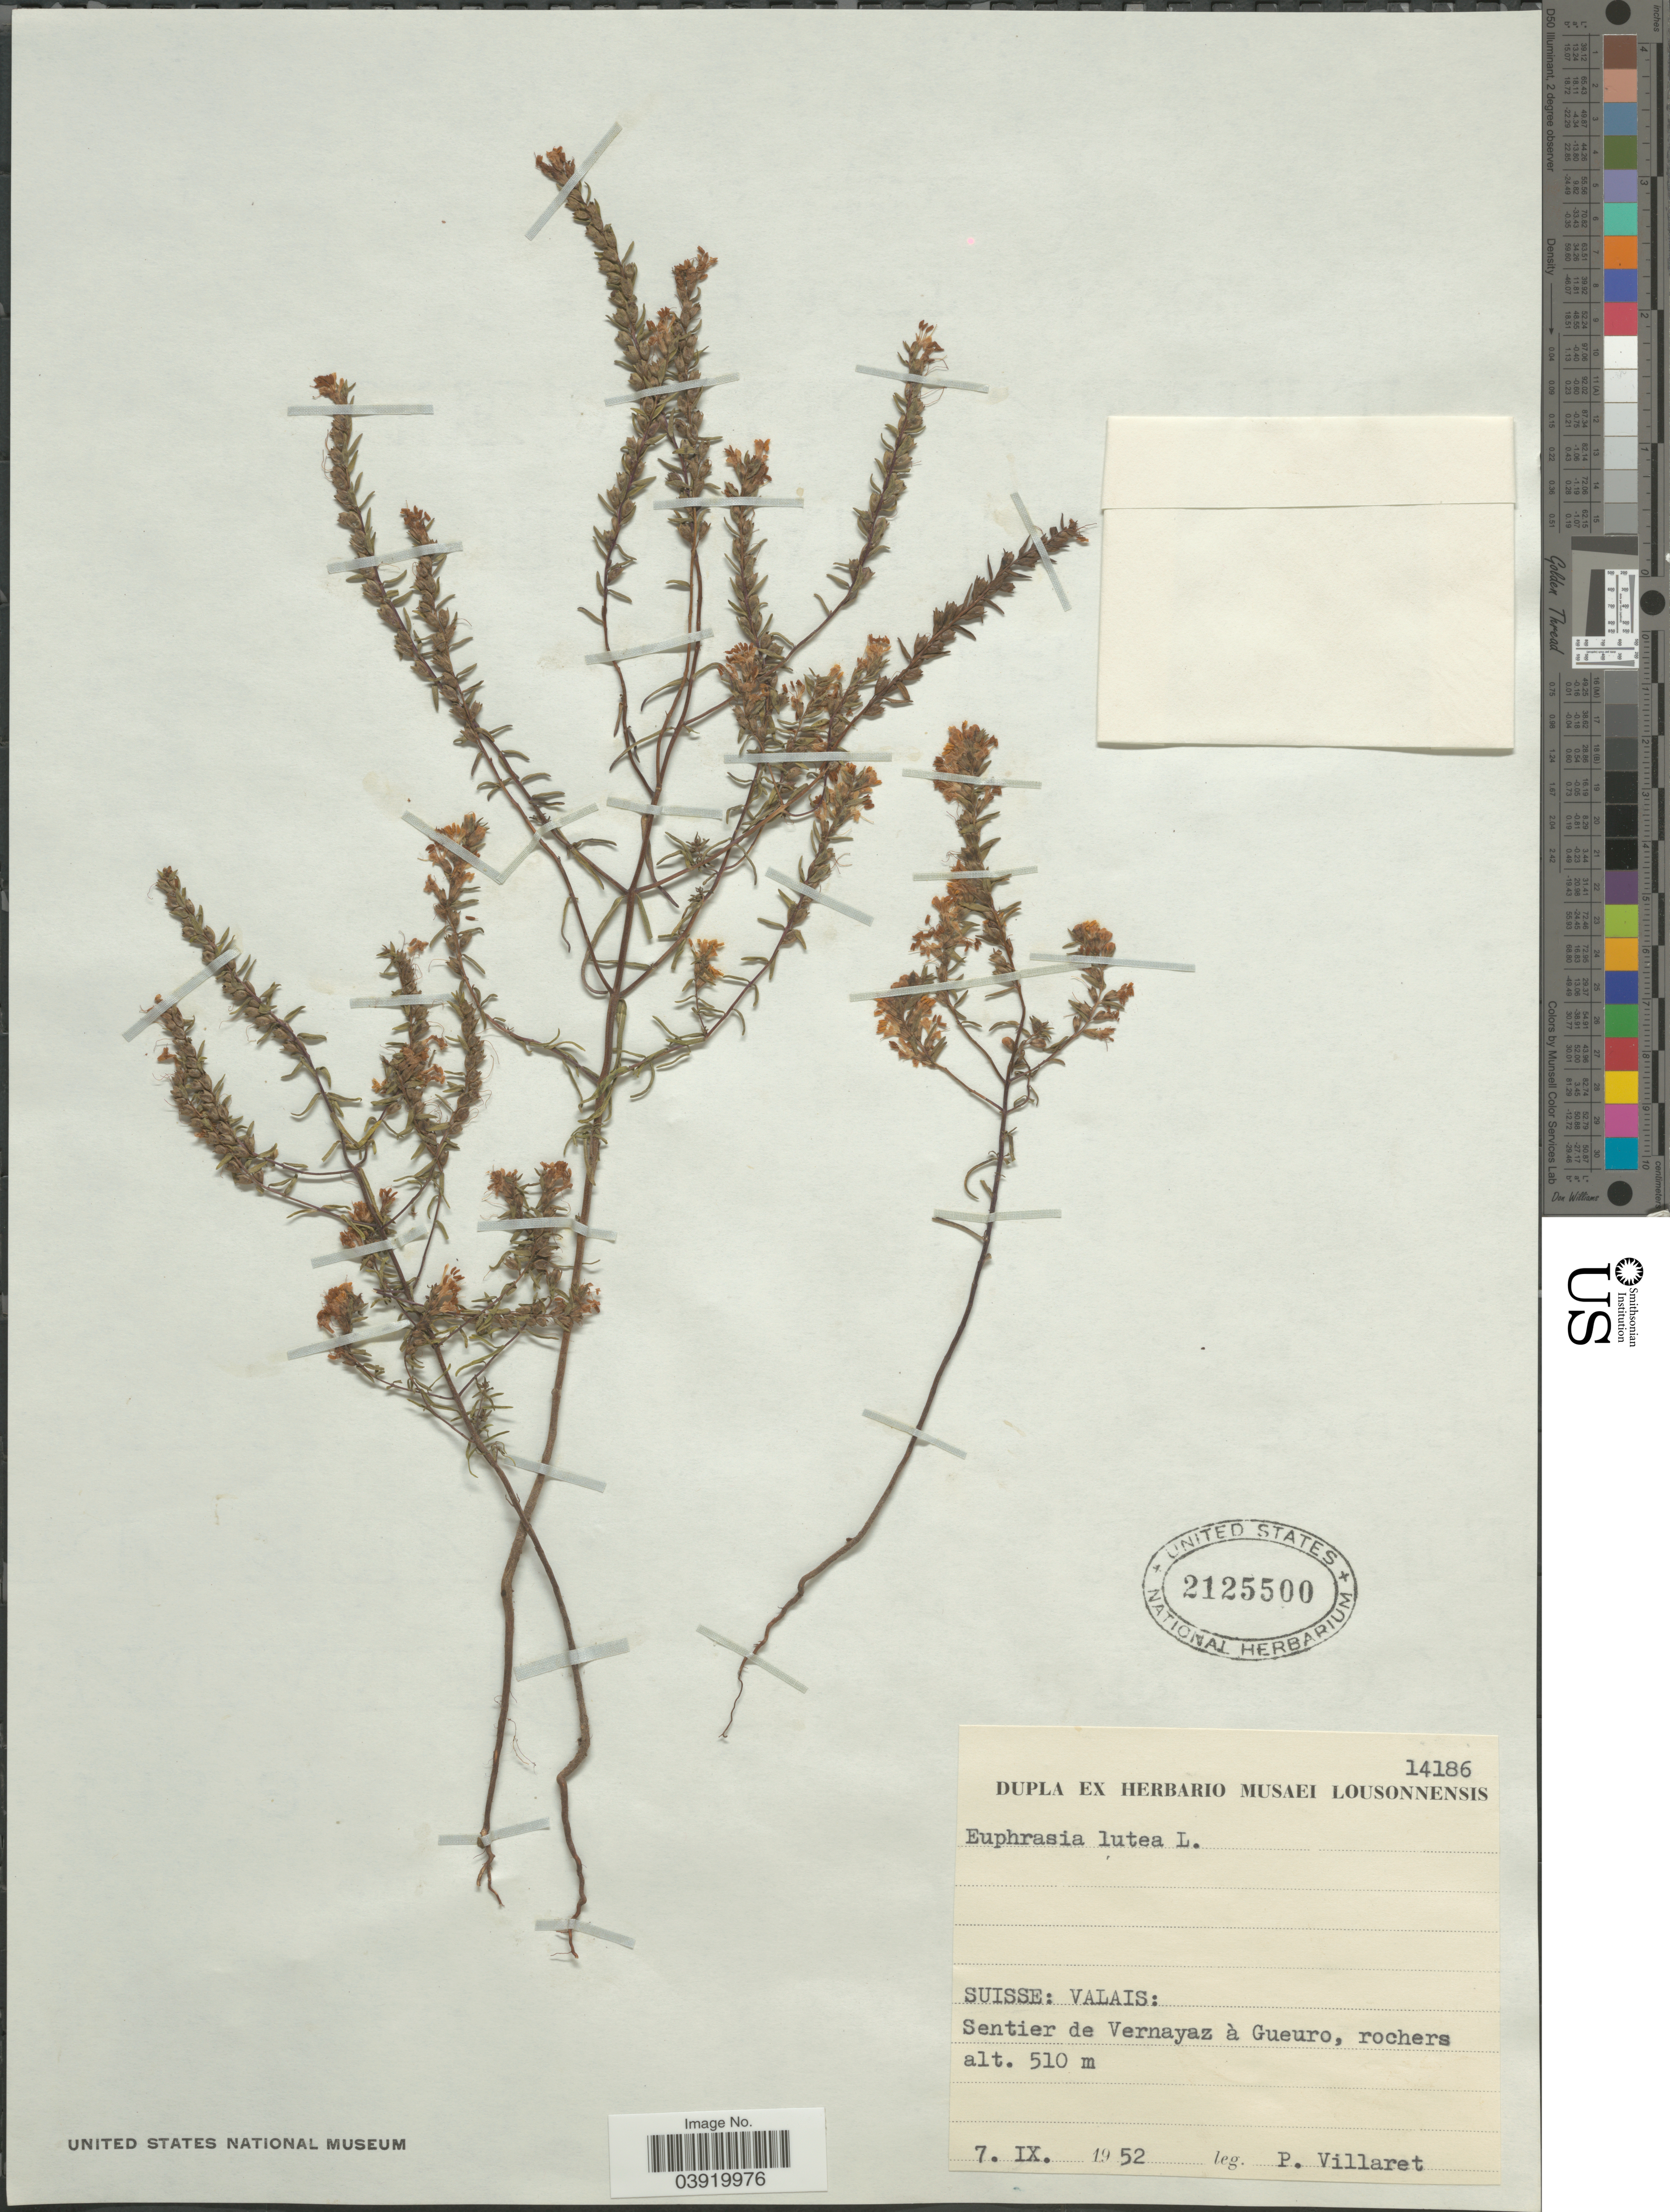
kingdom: Plantae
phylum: Tracheophyta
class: Magnoliopsida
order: Lamiales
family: Orobanchaceae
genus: Odontites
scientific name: Odontites luteus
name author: (L.) Clairv.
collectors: P. Villaret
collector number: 14186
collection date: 1952-09-07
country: Switzerland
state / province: Valais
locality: Suisse: Sentier de Vernayaz à Gueuro.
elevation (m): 510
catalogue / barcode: US 2125500